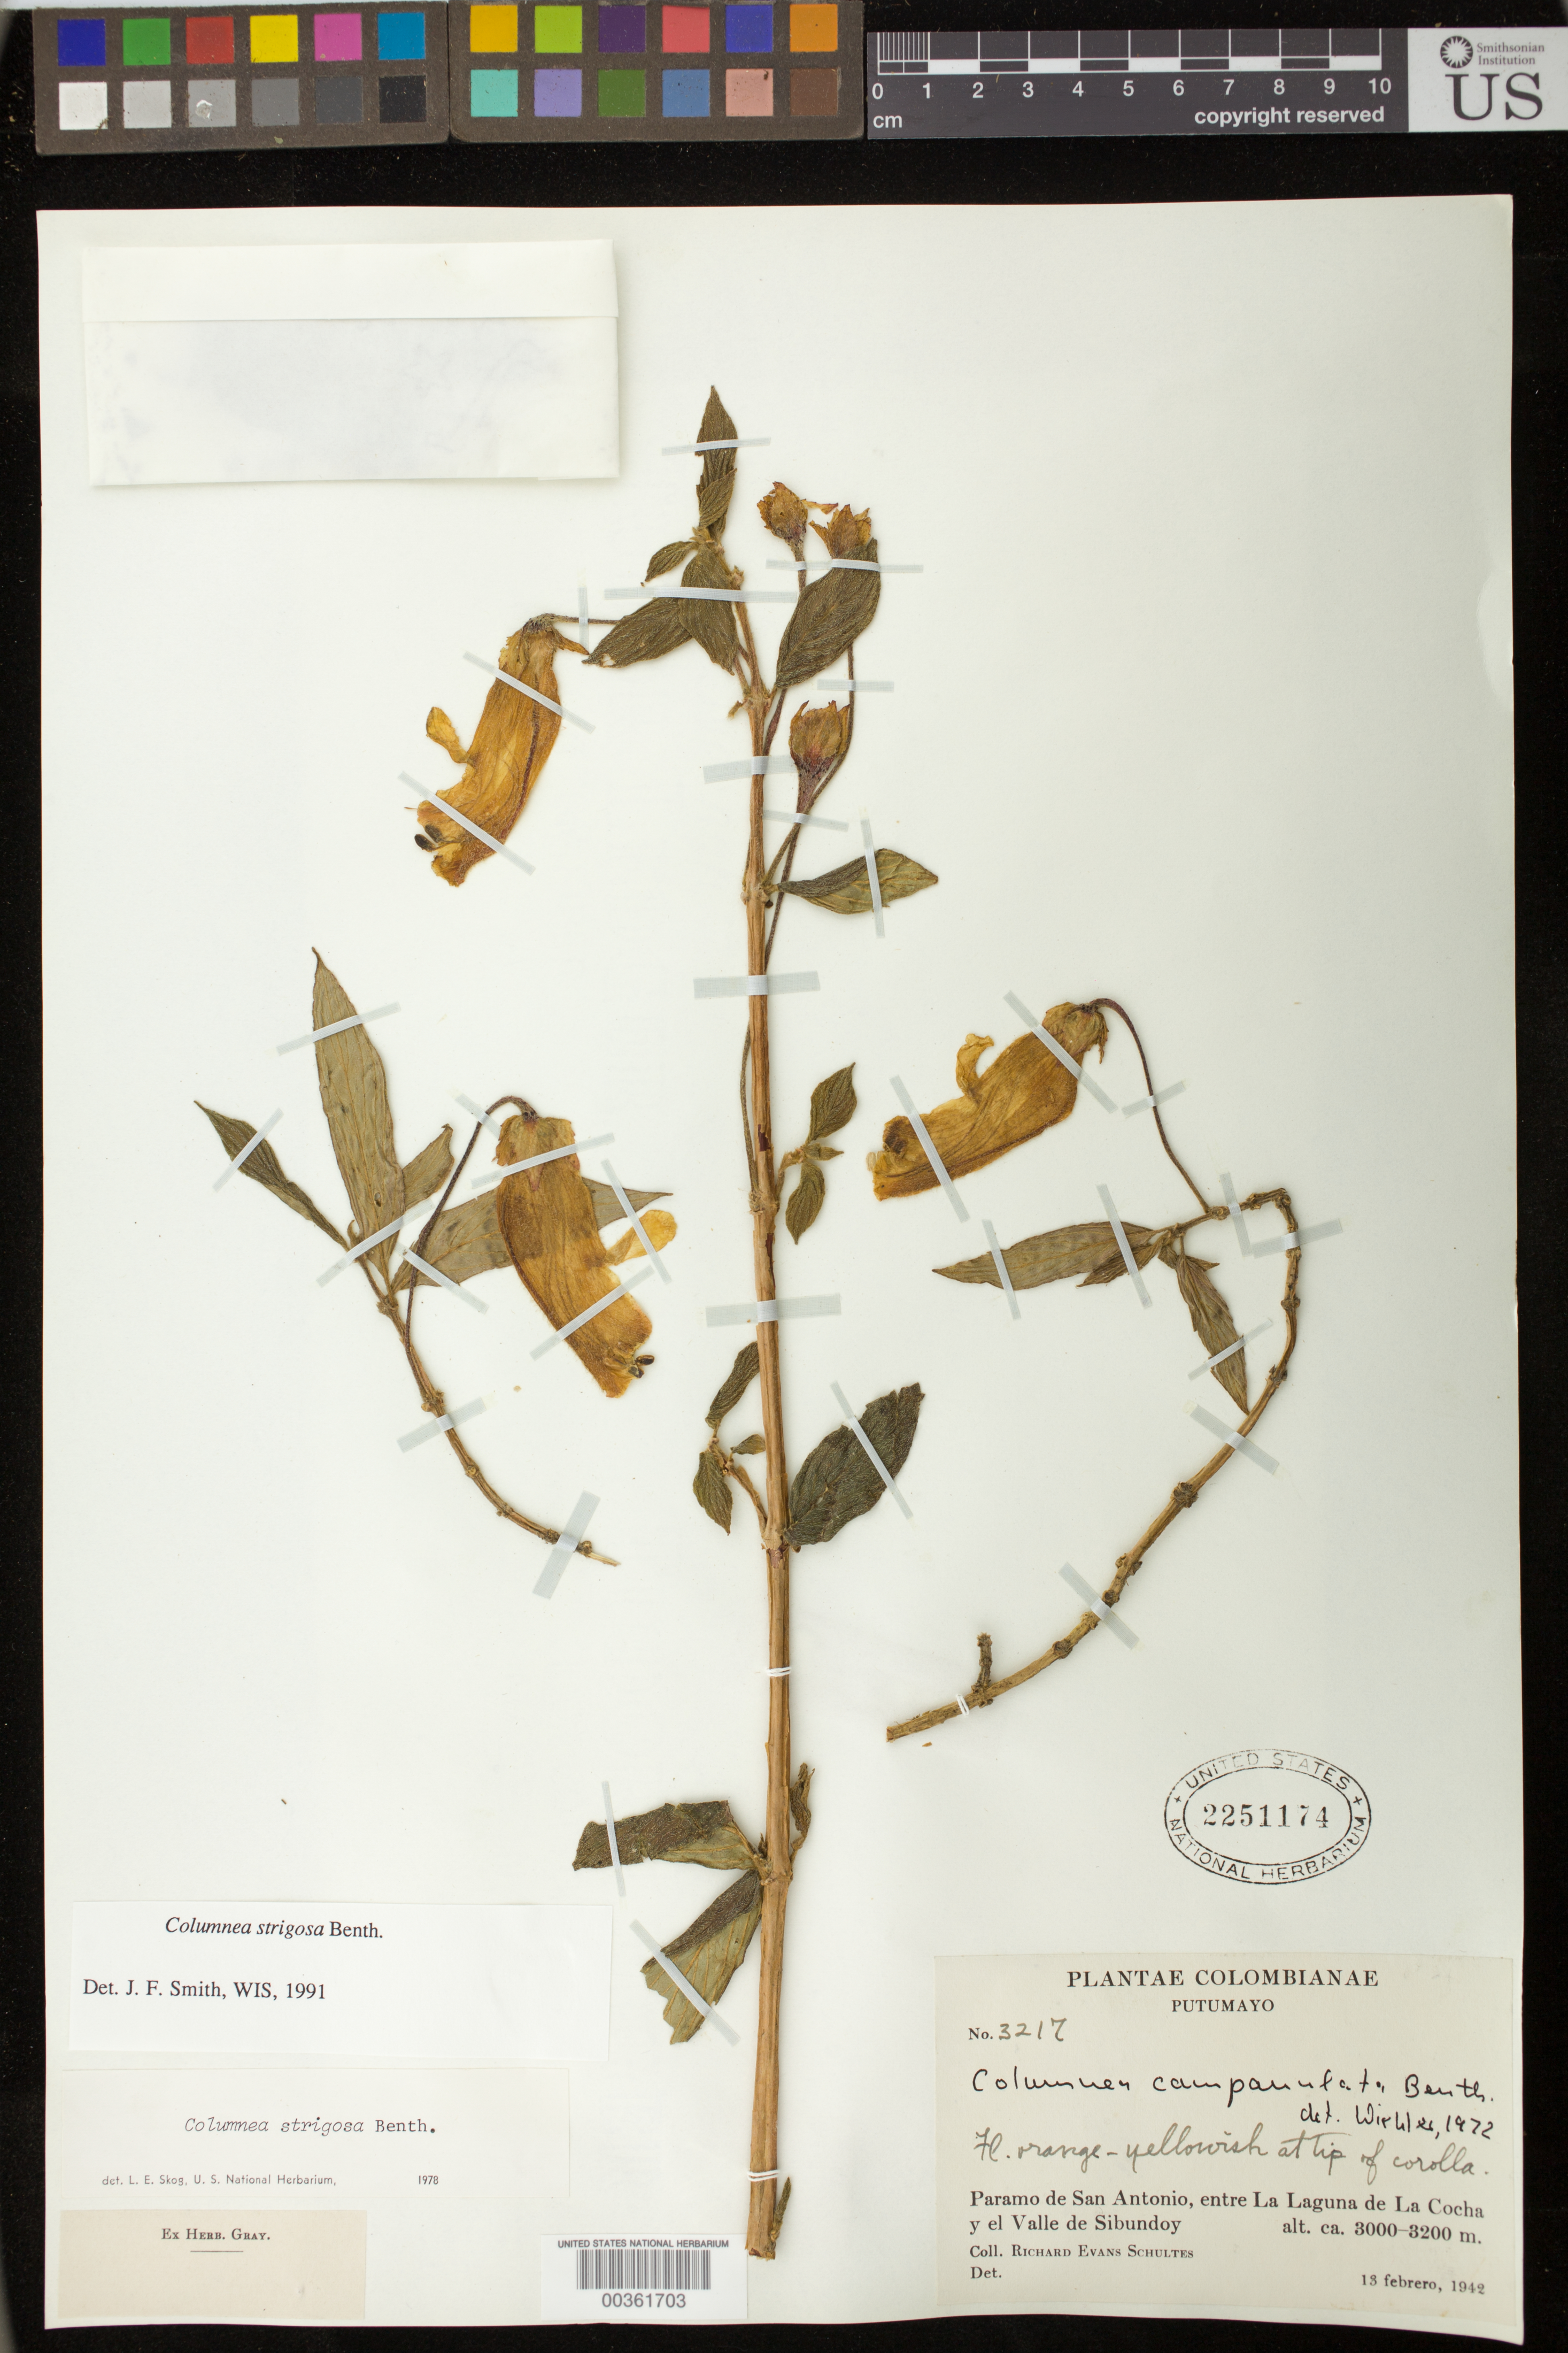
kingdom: Plantae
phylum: Tracheophyta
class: Magnoliopsida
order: Lamiales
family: Gesneriaceae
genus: Columnea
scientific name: Columnea strigosa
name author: Benth.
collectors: R. E. Schultes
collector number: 3217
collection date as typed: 13 Feb 1942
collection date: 1942-02-13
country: Colombia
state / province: Putumayo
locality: Paramo de San Antonio, entre La Laguna de la Cocha y El Valle de Sibundoy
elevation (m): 3000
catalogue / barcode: US 2251174